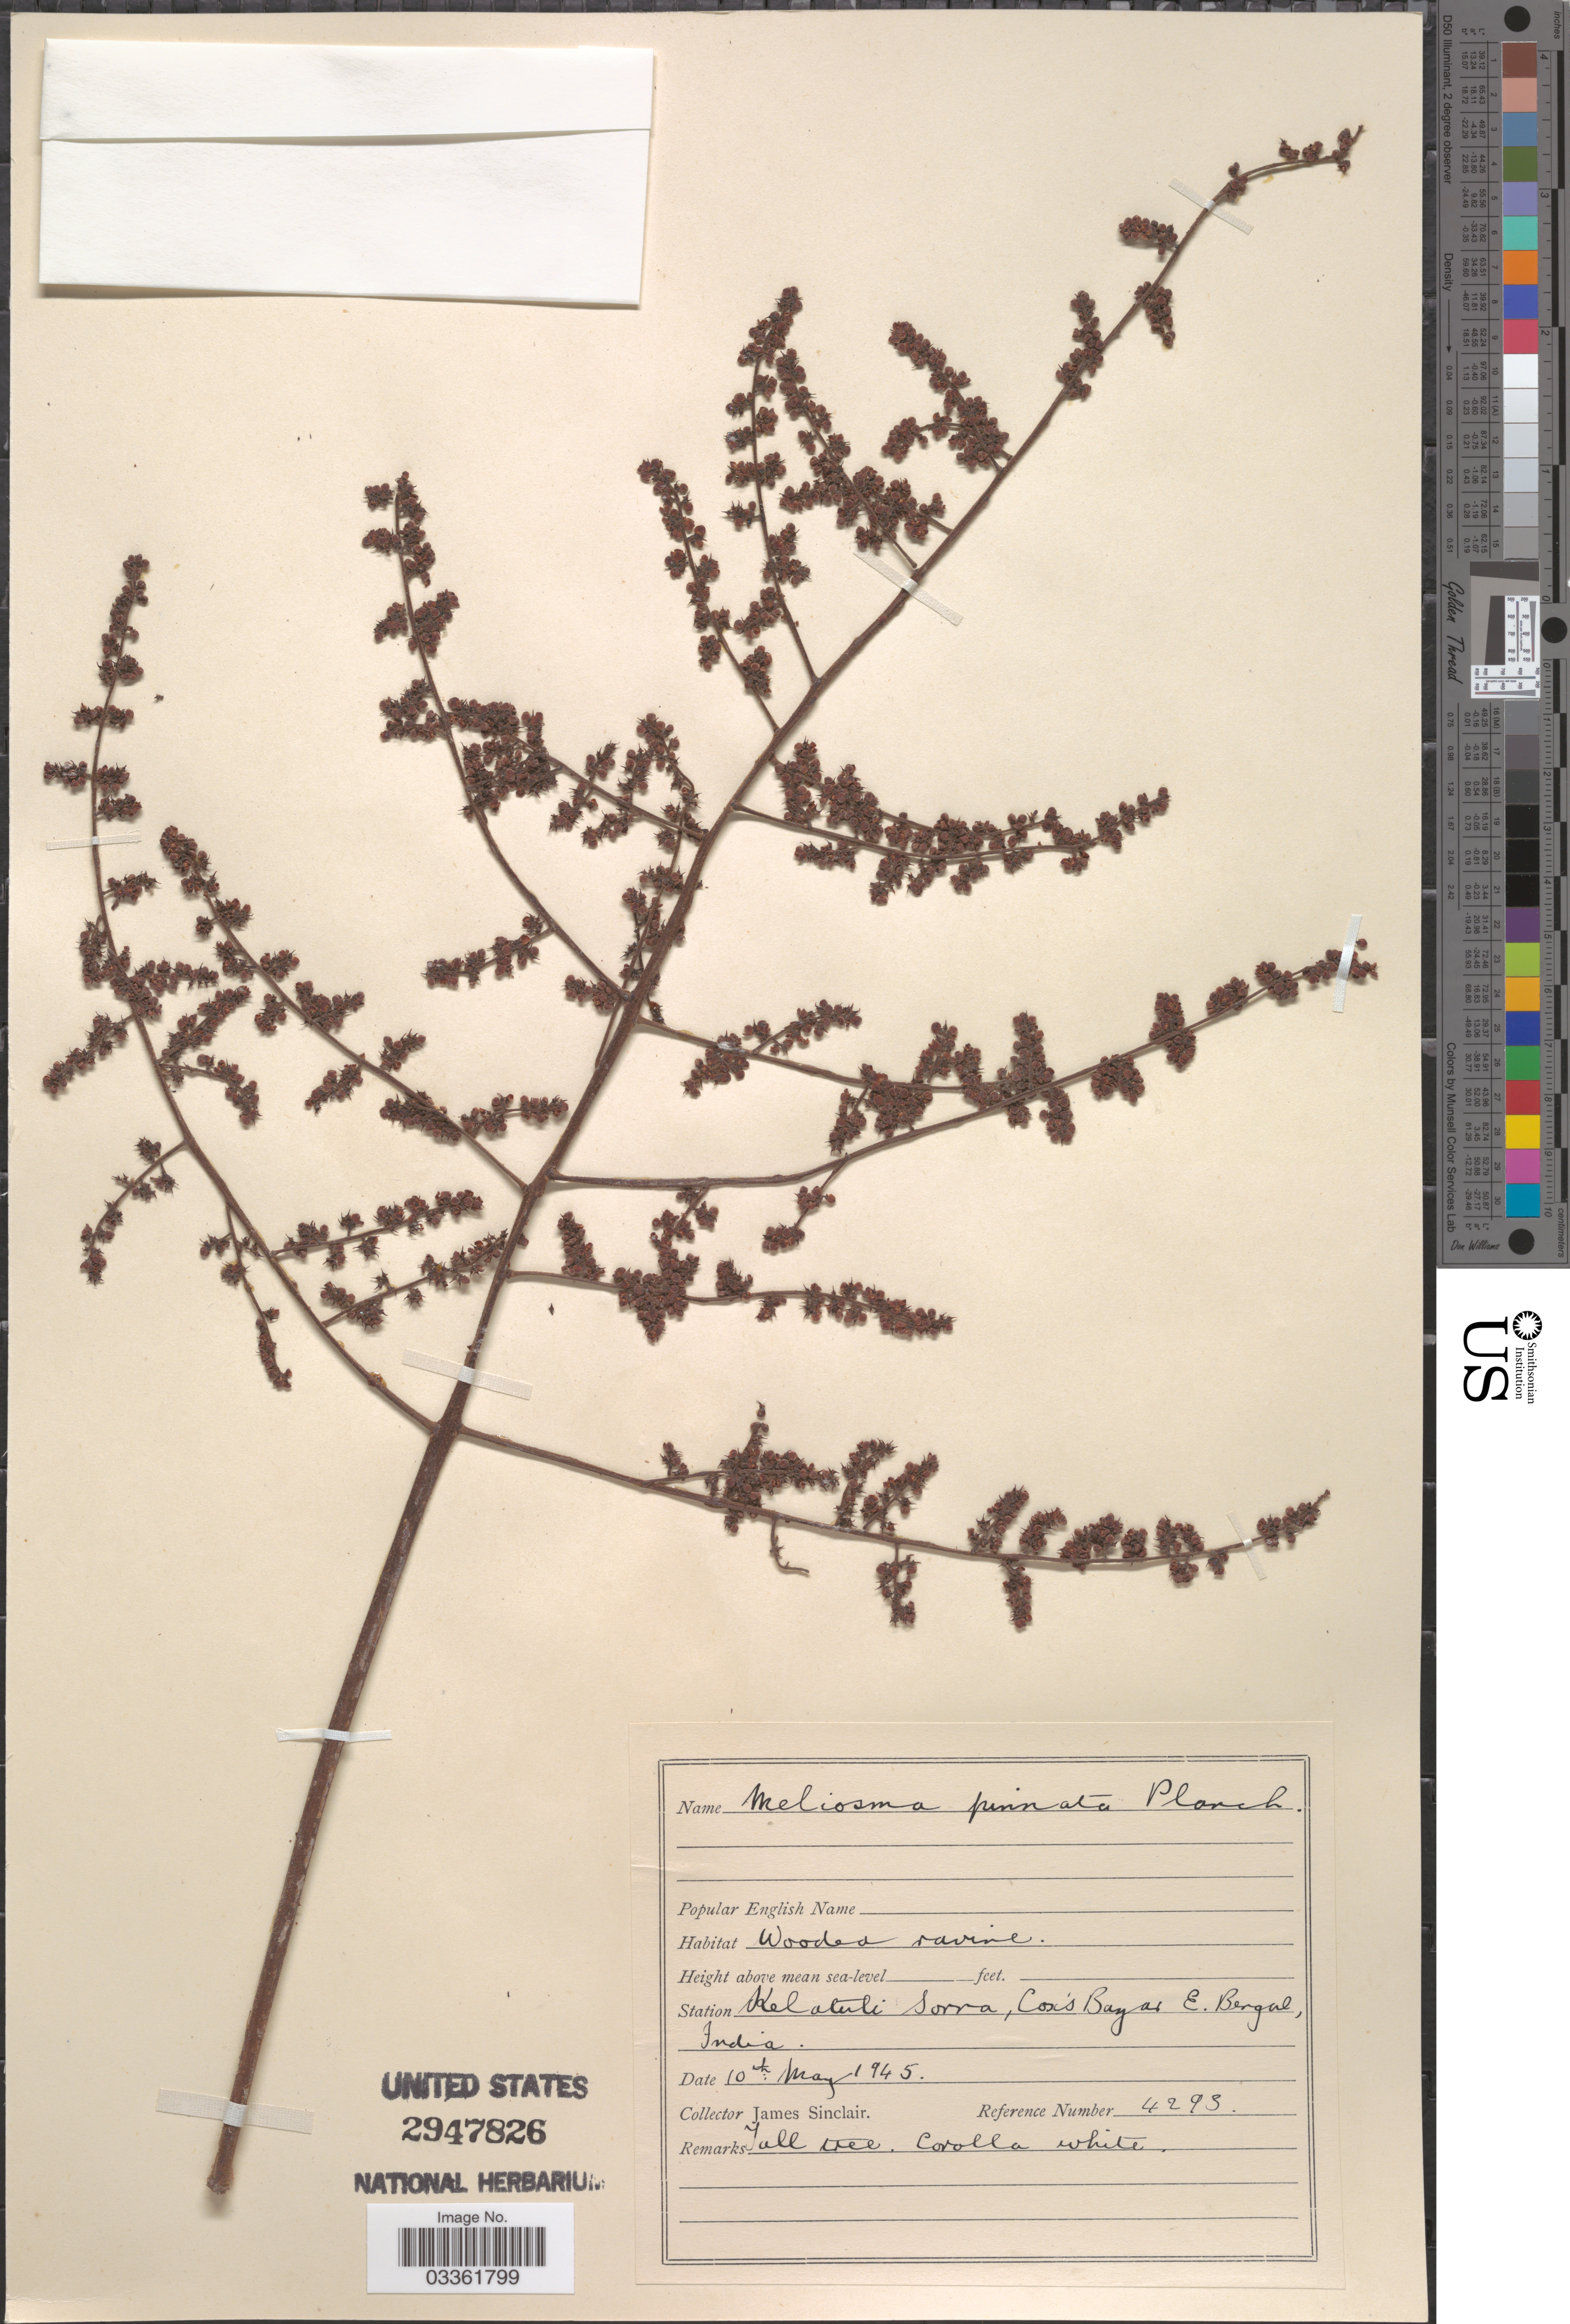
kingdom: Plantae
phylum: Tracheophyta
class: Magnoliopsida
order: Proteales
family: Sabiaceae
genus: Meliosma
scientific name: Meliosma pinnata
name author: Maxim.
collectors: J. Sinclair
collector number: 4293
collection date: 1945-05-10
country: Bangladesh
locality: Station Kelatuki Sorra, Cox's Bazar, E. Bengal.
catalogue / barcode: US 2947826